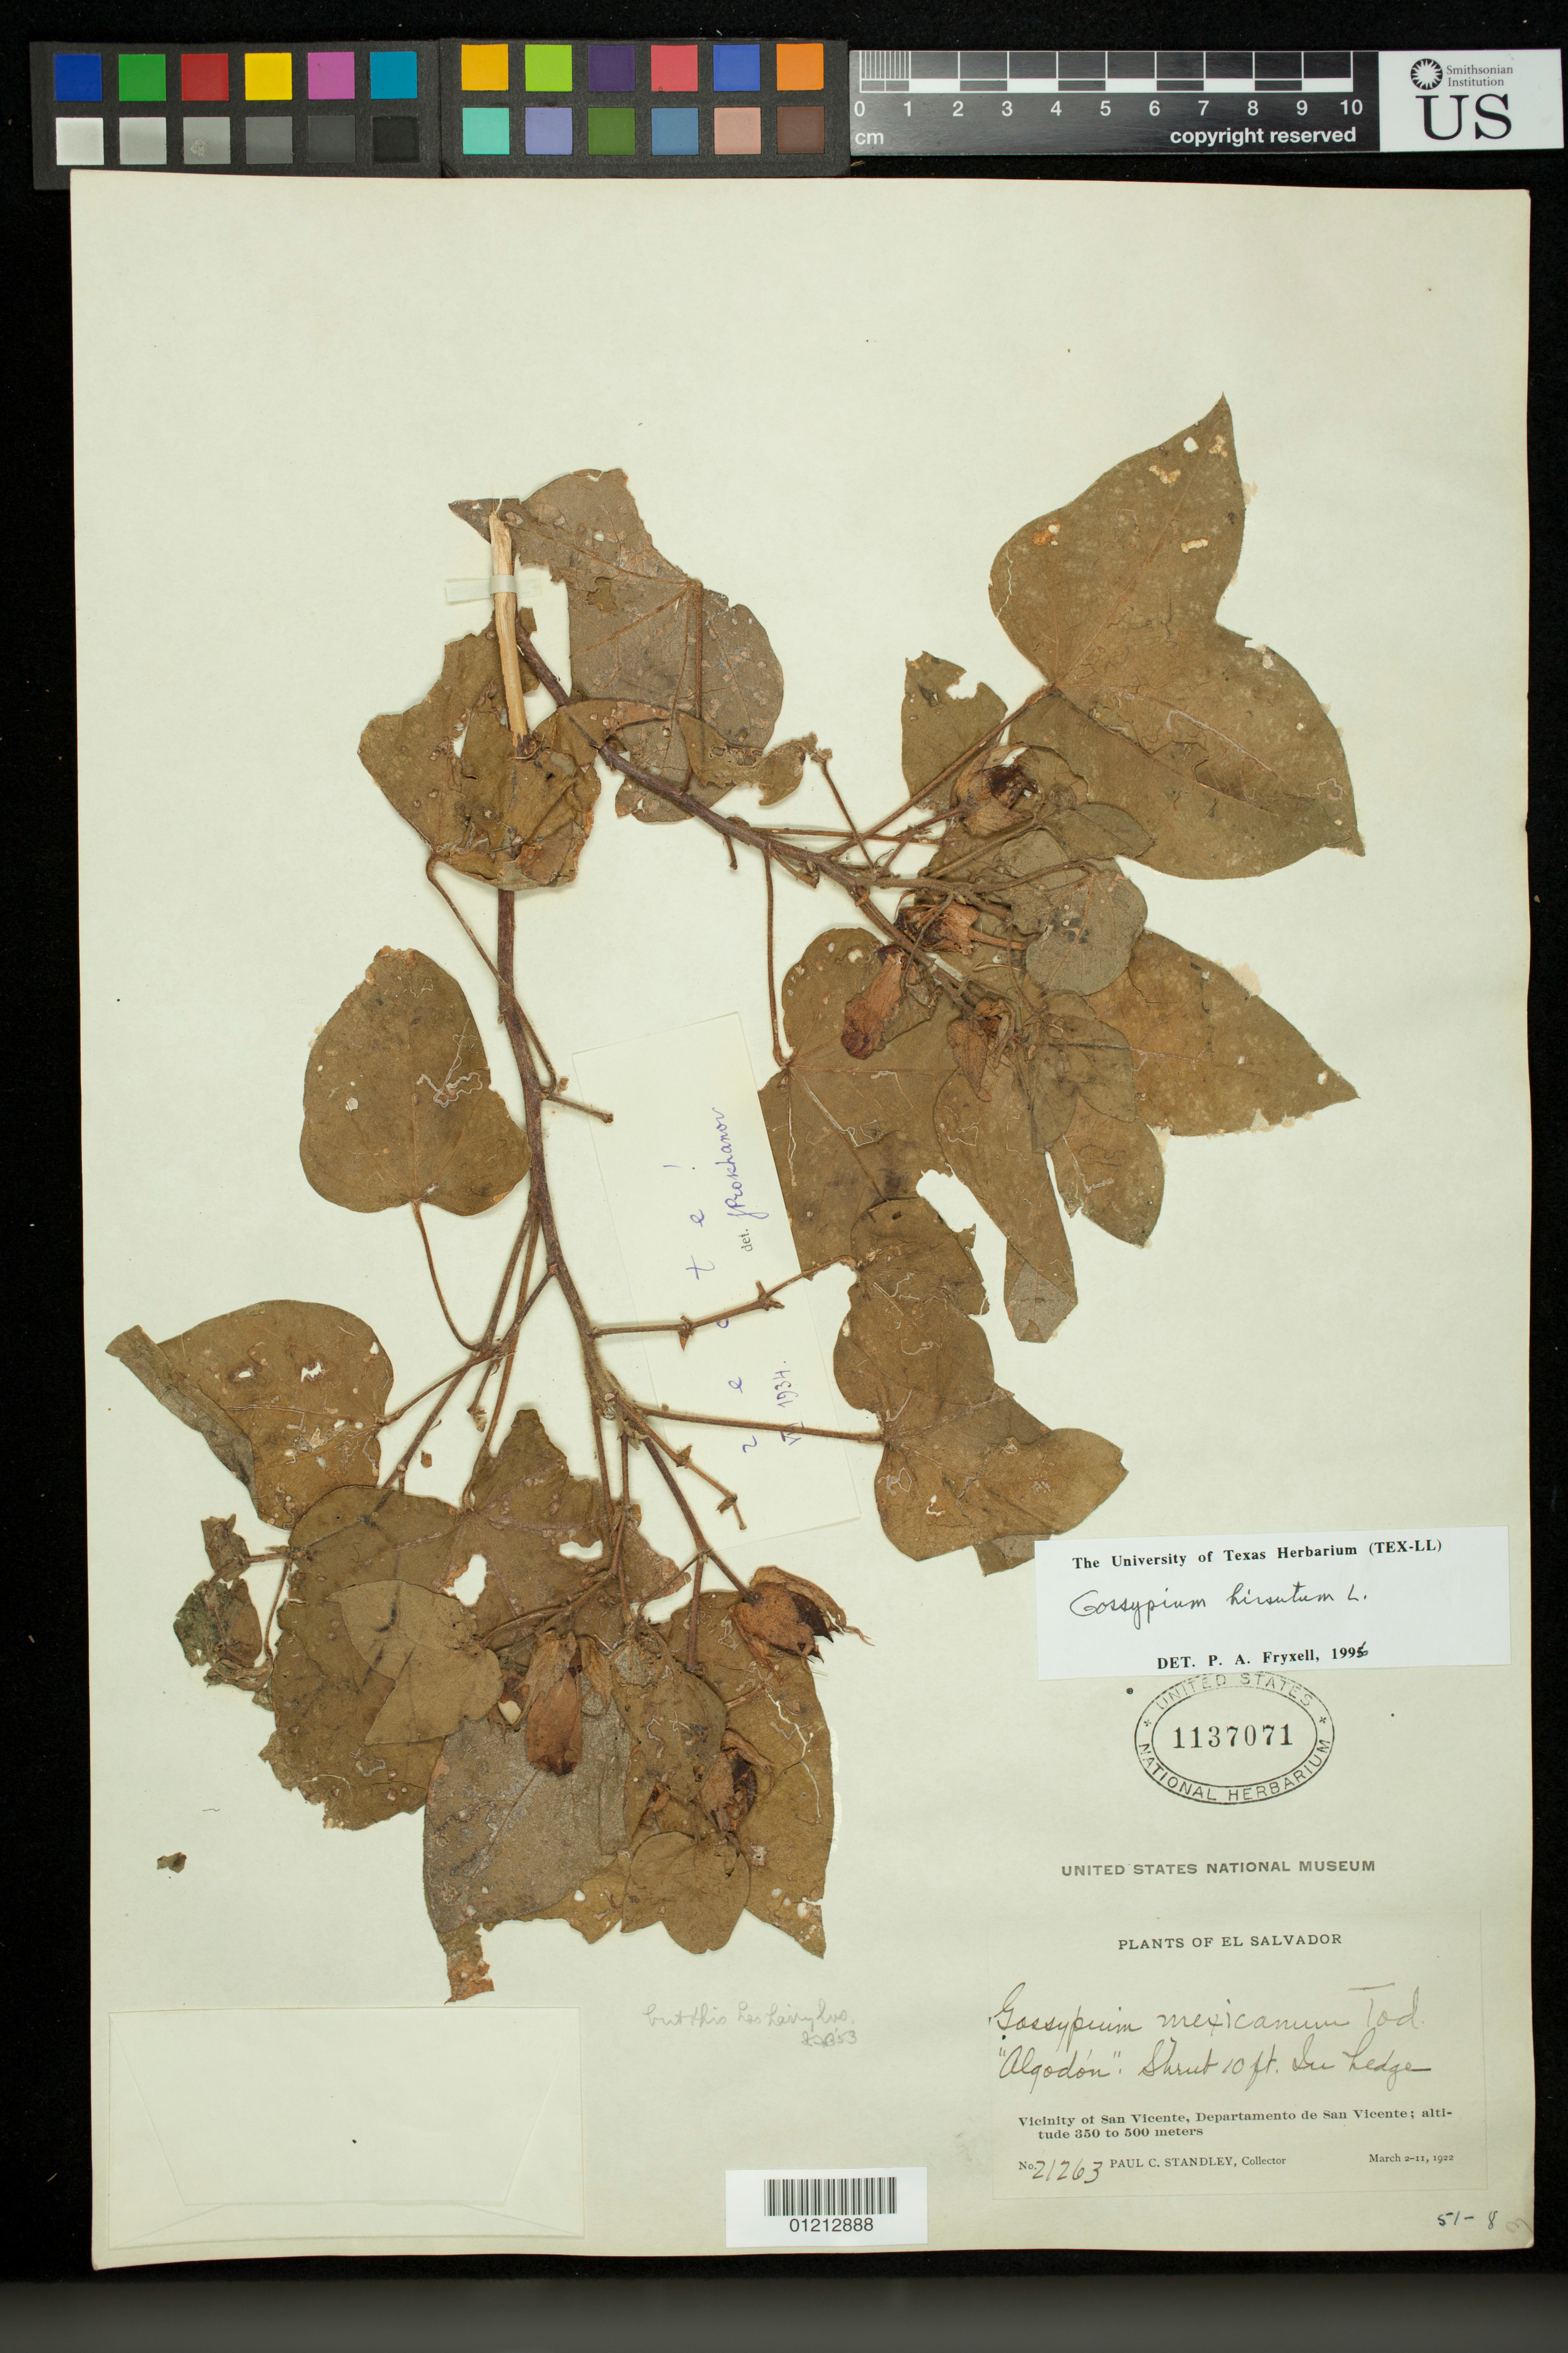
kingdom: Plantae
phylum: Tracheophyta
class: Magnoliopsida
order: Malvales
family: Malvaceae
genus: Gossypium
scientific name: Gossypium hirsutum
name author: L.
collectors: P. C. Standley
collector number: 21263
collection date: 1922-03-02/1922-03-11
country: El Salvador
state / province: San Vincente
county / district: San Vicente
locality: Vicinity of San Vicente, Departamento de San Vicente. In hedge.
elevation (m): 350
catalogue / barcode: US 1137071